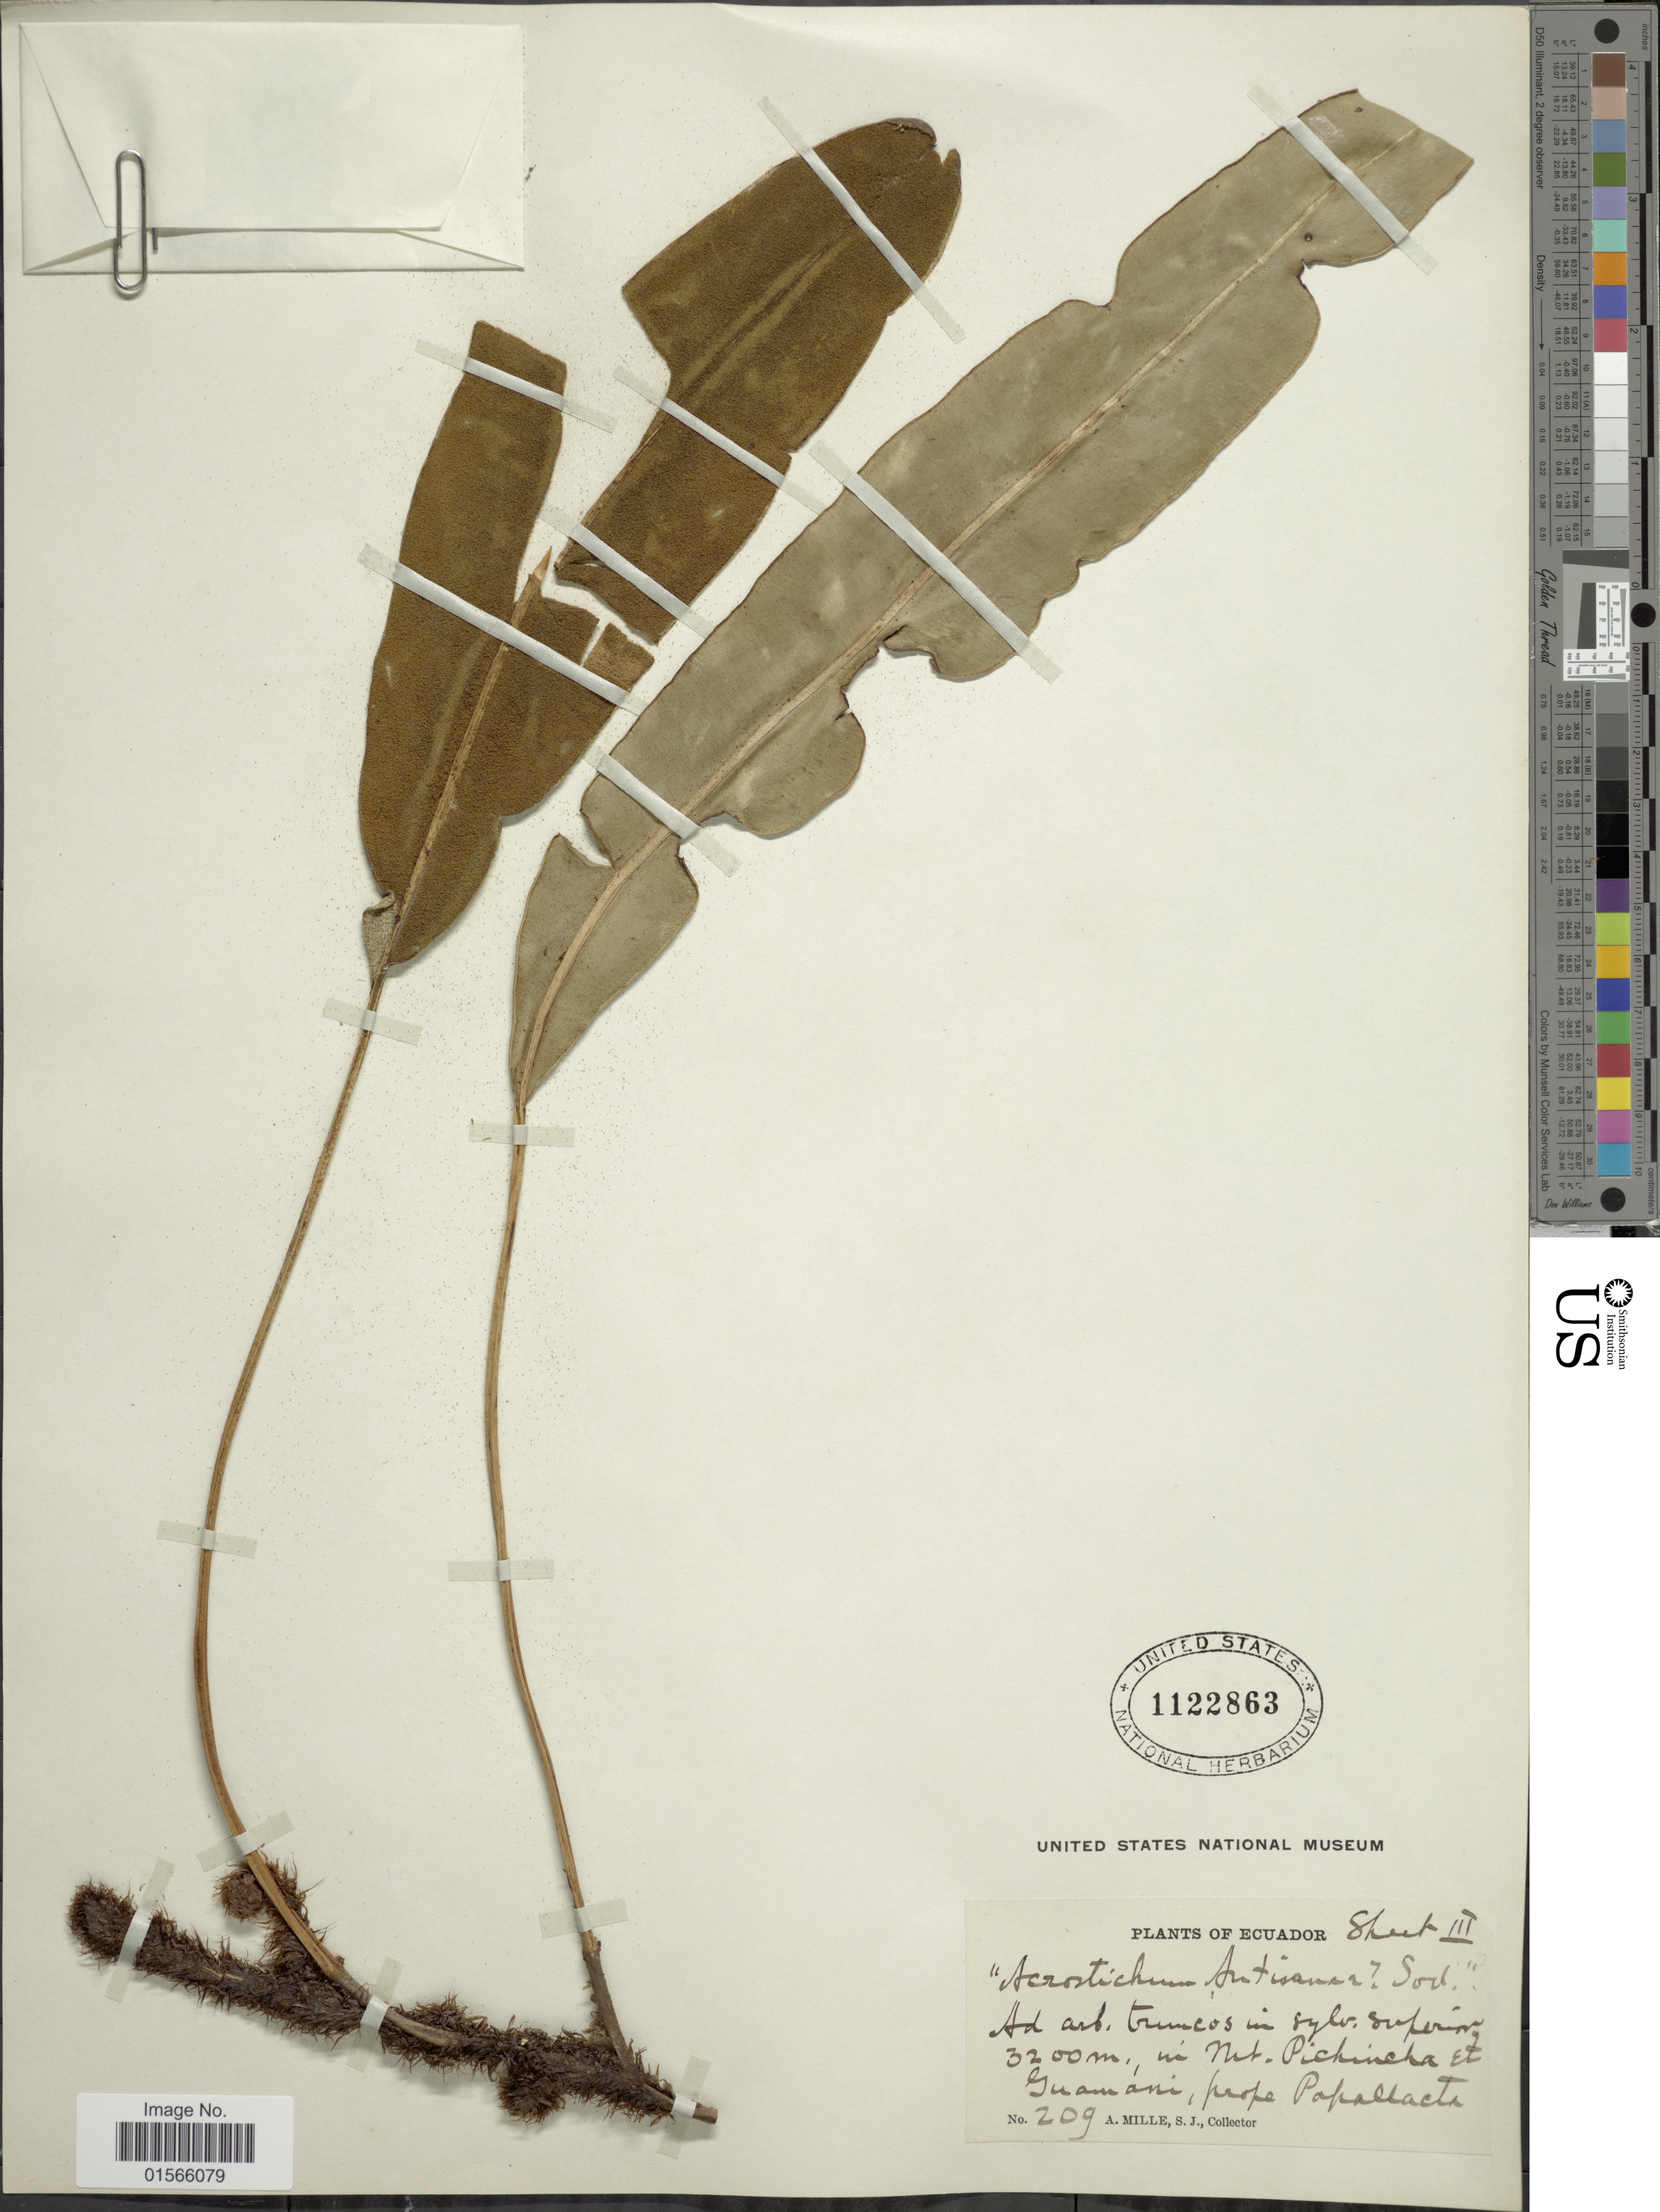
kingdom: Plantae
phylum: Tracheophyta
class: Polypodiopsida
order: Polypodiales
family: Dryopteridaceae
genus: Elaphoglossum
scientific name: Elaphoglossum antisanae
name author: (Sodiro) C. Chr.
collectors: A. Mille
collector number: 209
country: Ecuador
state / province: Pichincha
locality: In Mt Pichincha et Guamani, prope Papallacta.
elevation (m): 3200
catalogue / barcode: US 1122863